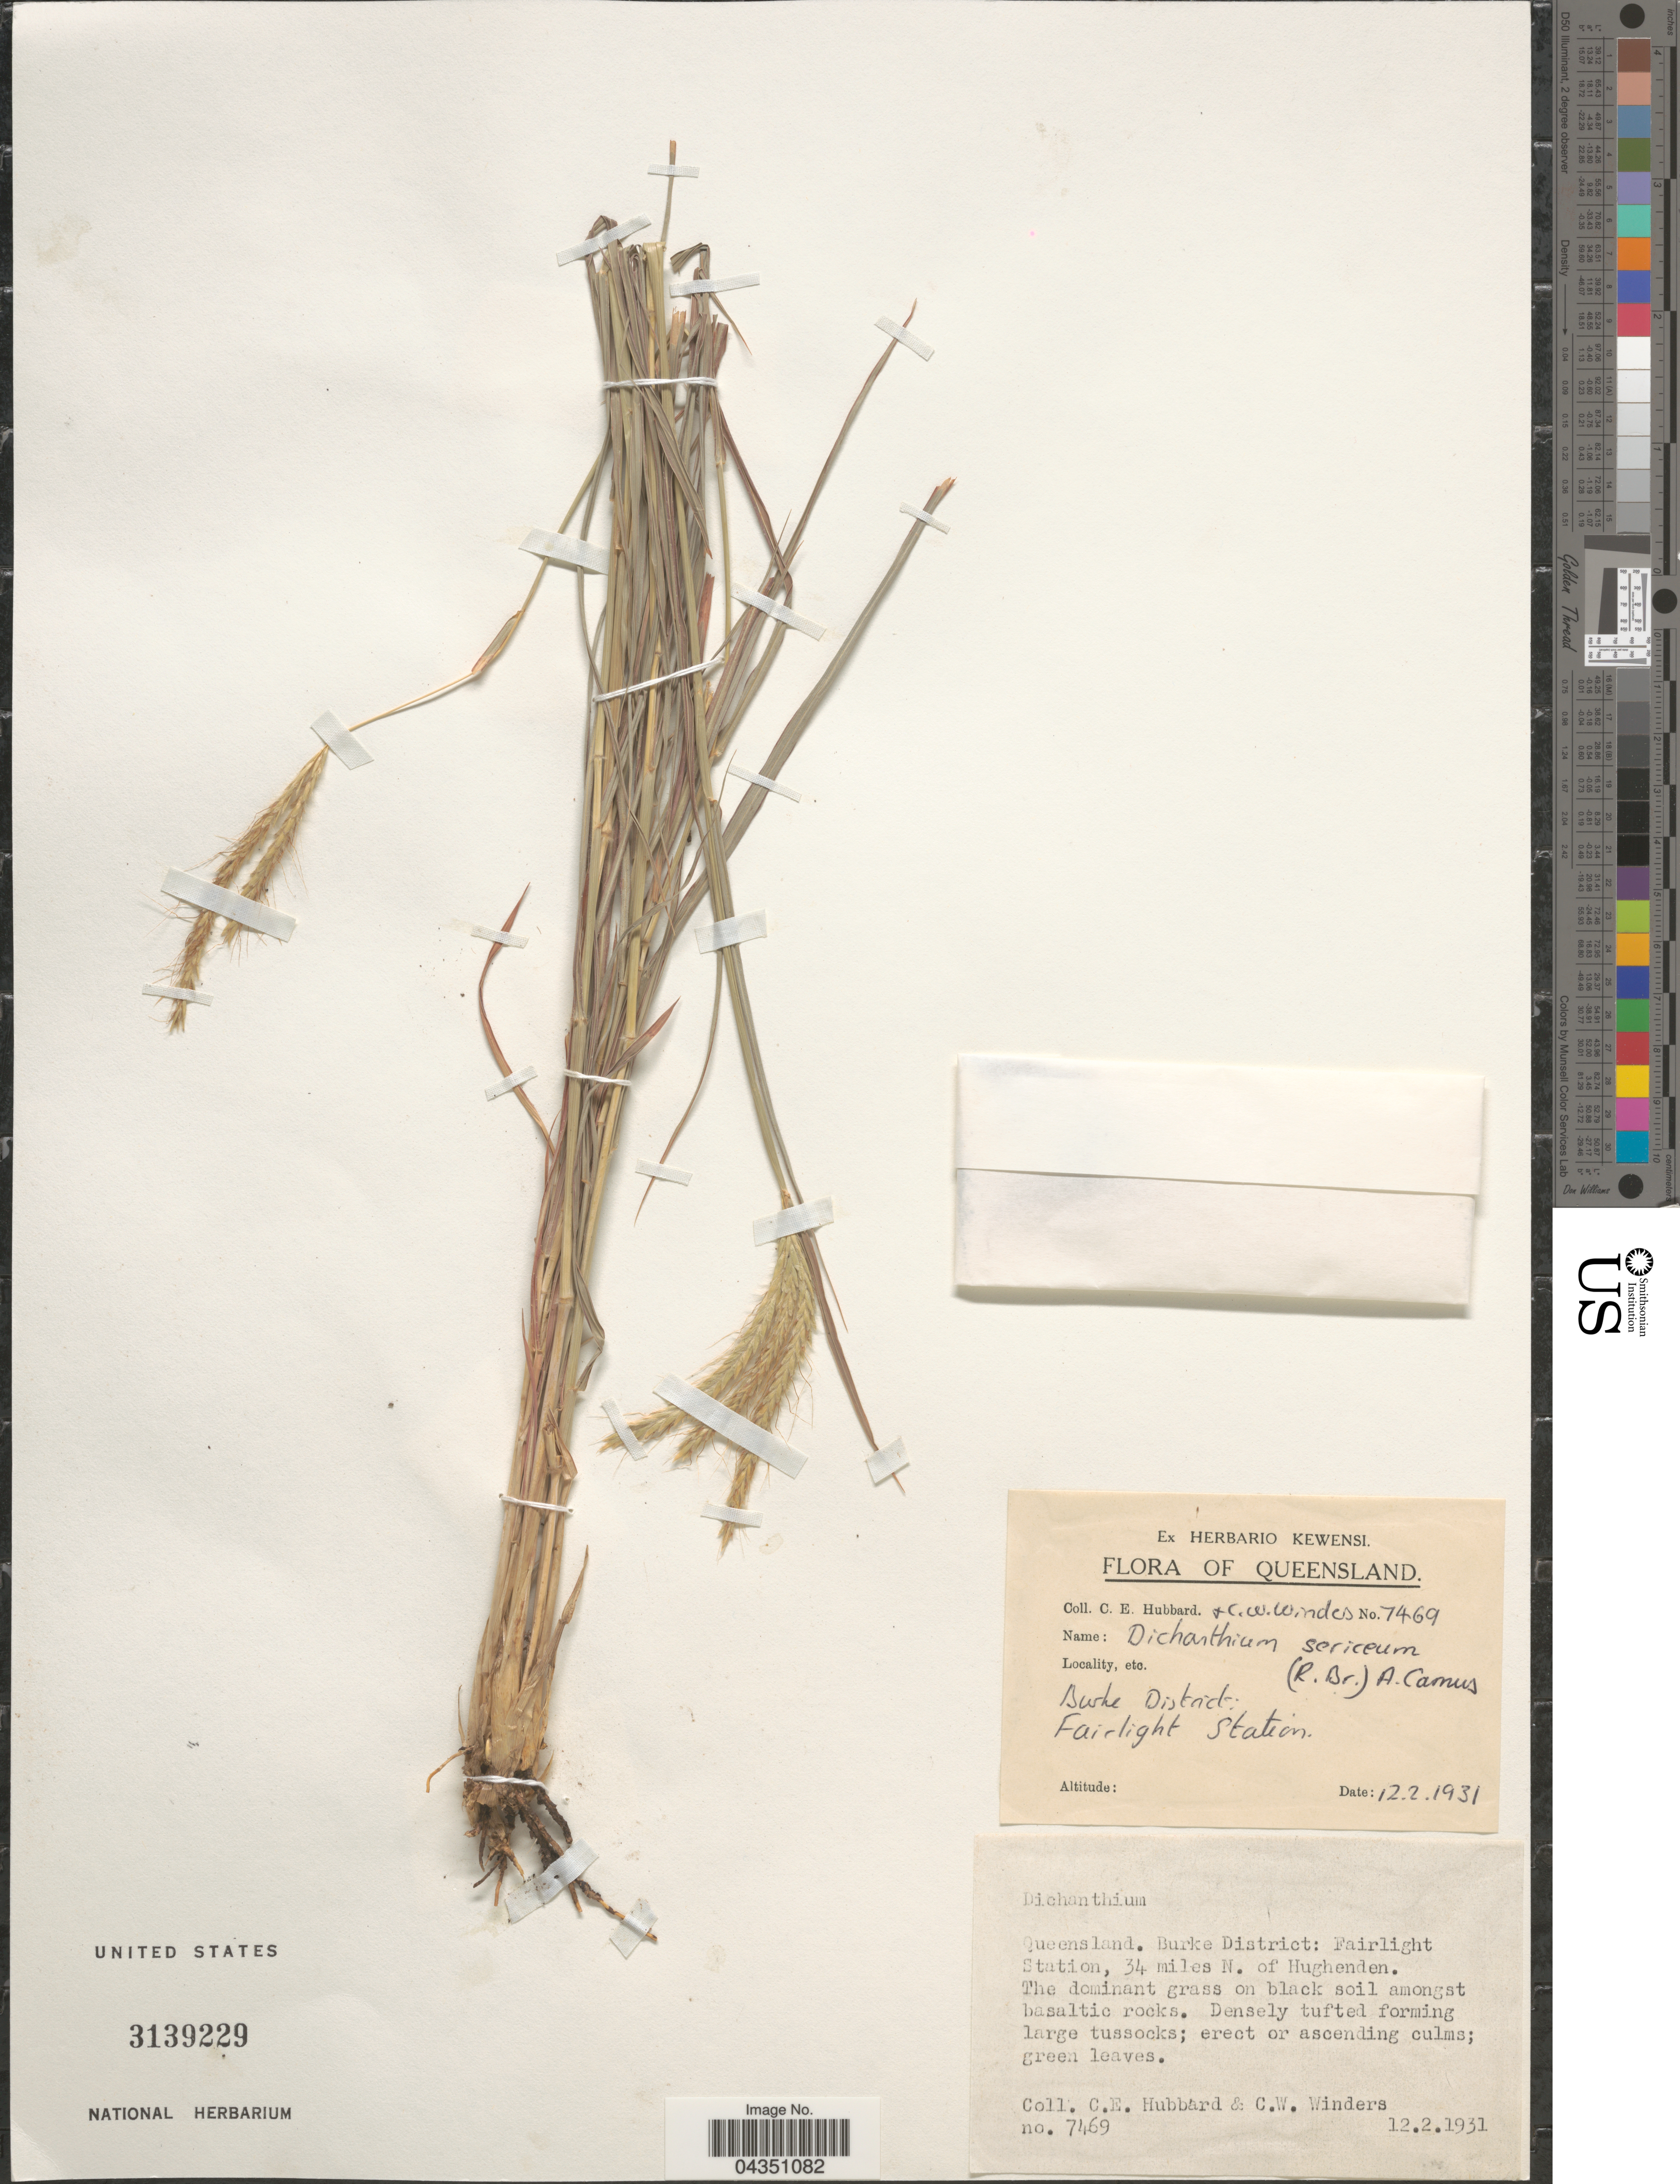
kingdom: Plantae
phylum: Tracheophyta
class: Liliopsida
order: Poales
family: Poaceae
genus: Dichanthium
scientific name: Dichanthium sericeum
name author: (R. Br.) A. Camus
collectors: C. E. Hubbard & C. Winders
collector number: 7469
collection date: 1931-02-12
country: Australia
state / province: Queensland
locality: Burke District: Fairlight Station. 34 miles N. of Hughenden.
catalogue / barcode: US 3139229